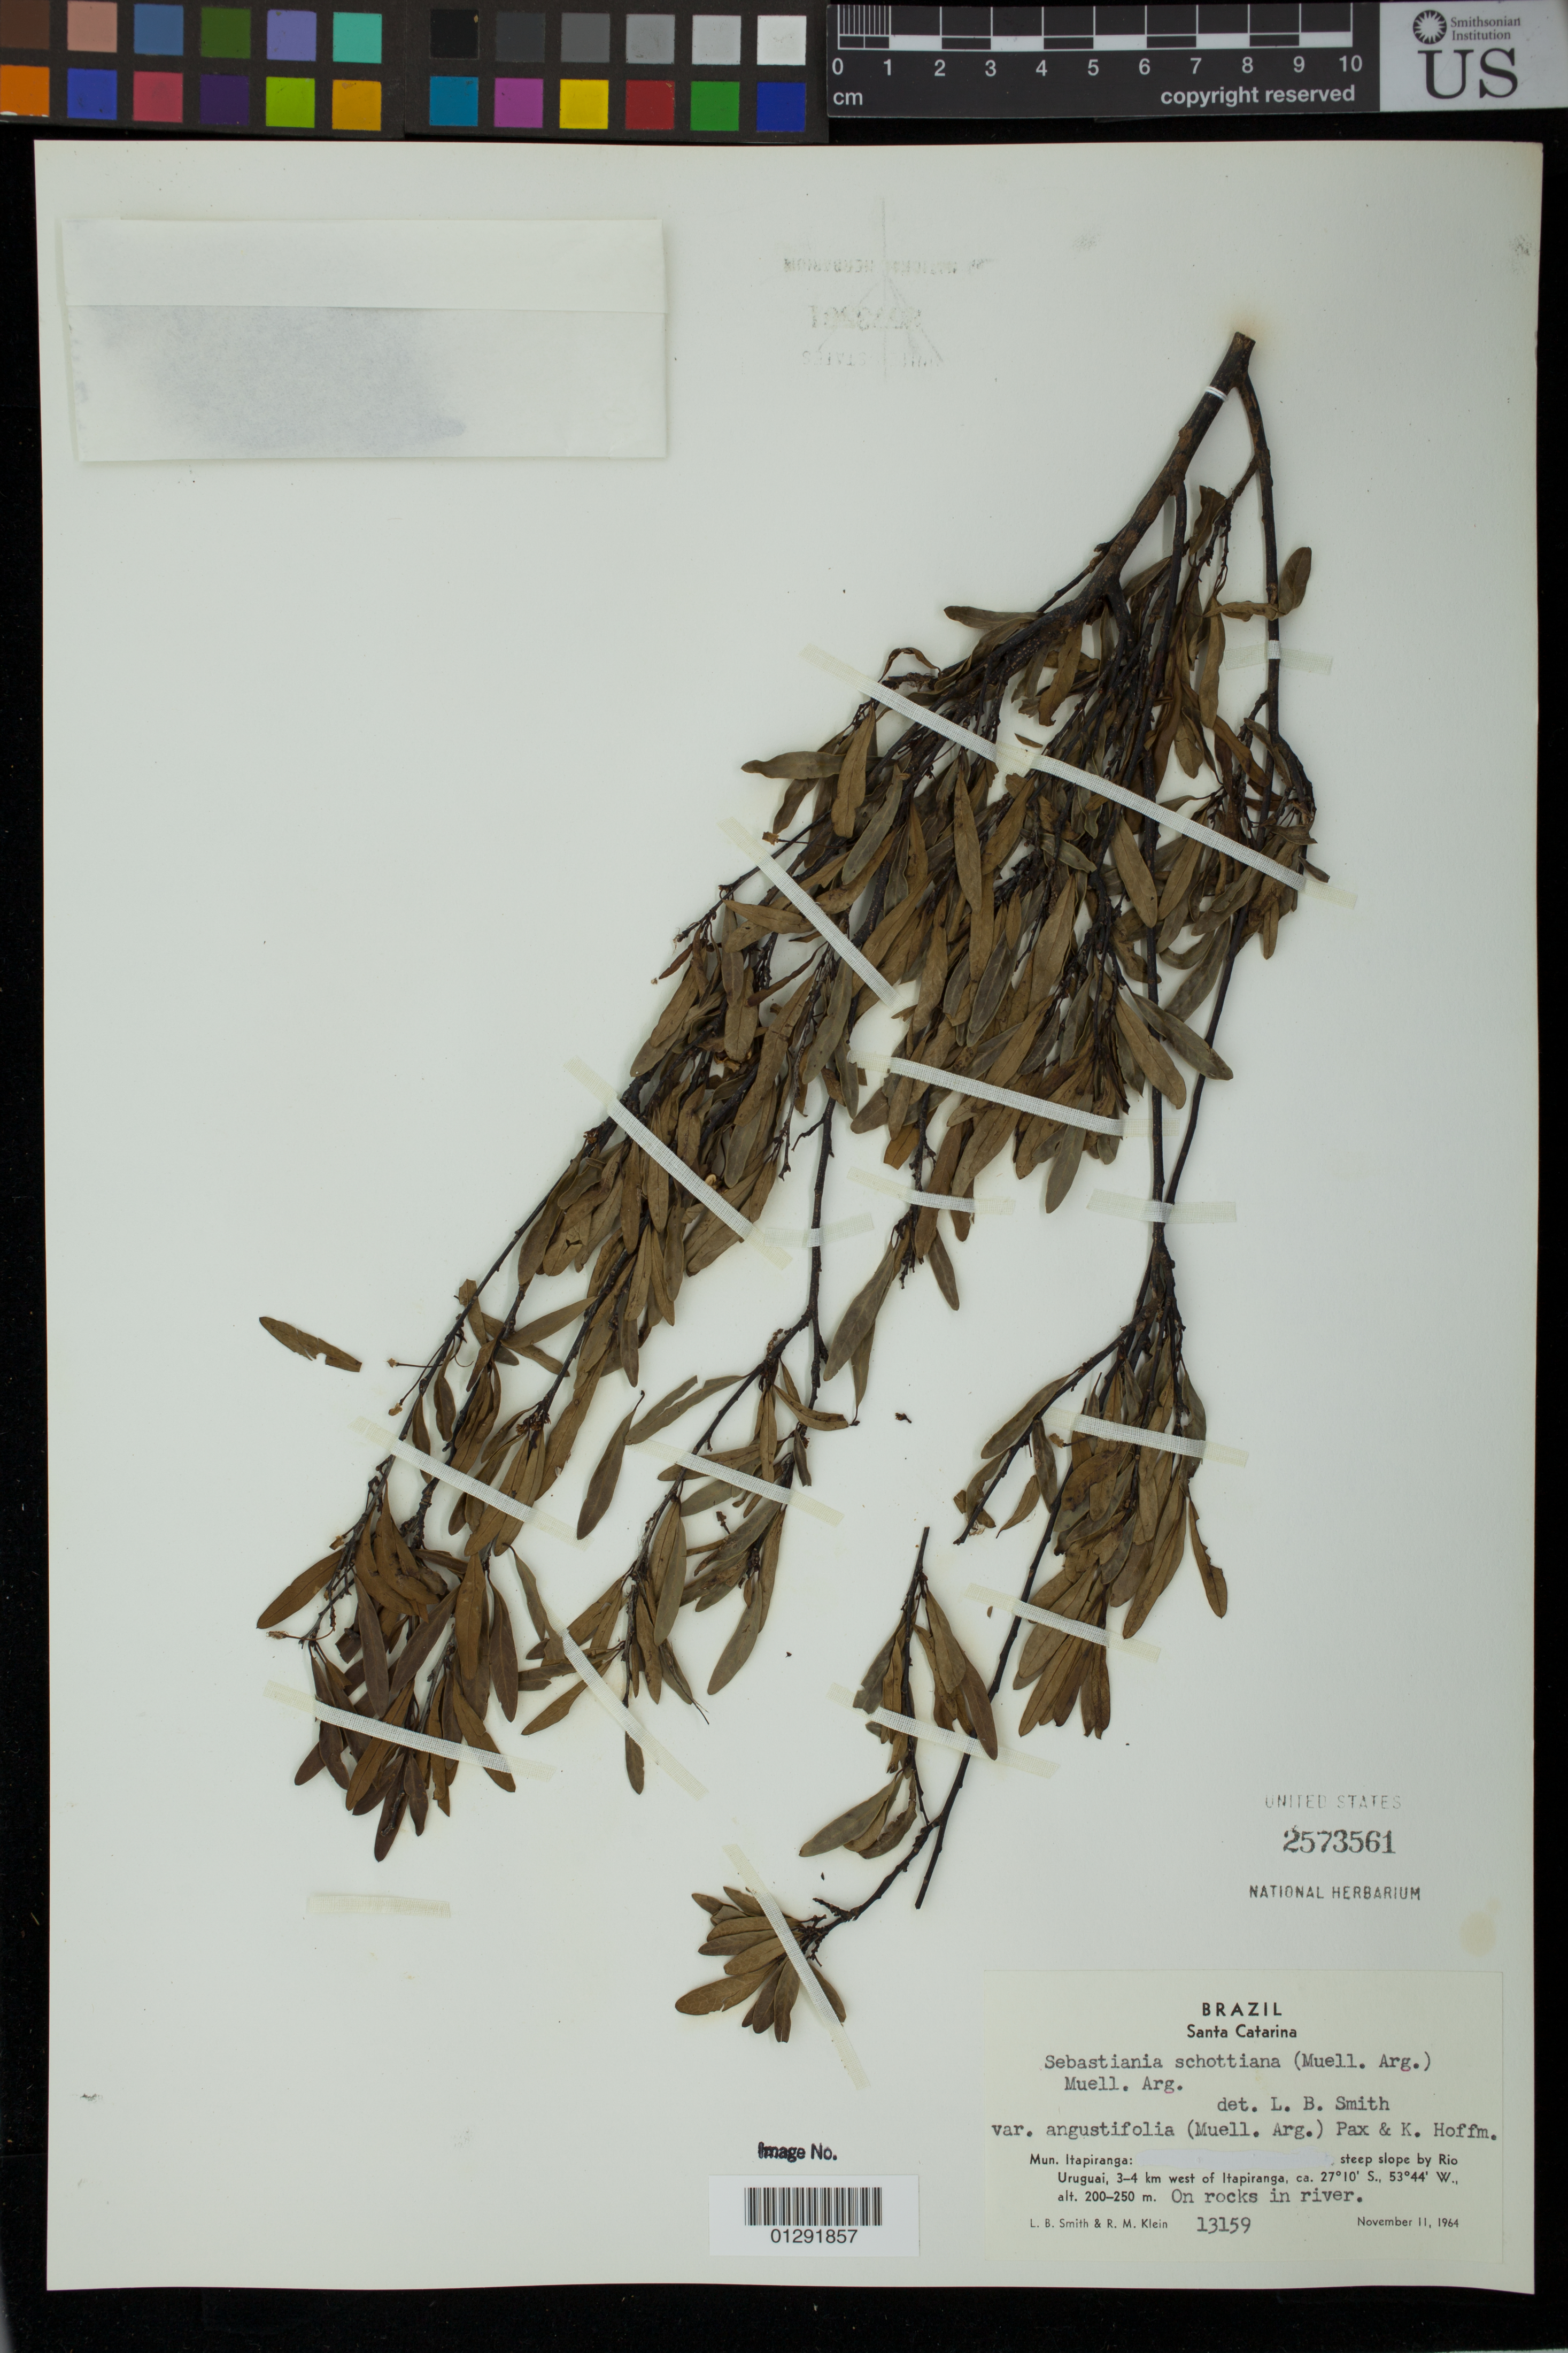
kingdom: Plantae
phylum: Tracheophyta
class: Magnoliopsida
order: Malpighiales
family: Euphorbiaceae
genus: Sebastiania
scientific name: Sebastiania schottiana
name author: (Müll. Arg.) Müll. Arg.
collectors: L. Smith & R. M. Klein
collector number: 13159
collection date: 1964-11-11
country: Brazil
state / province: Santa Catarina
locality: Mun. Itapiranga: steep slope by Rio Uruguai, 3.4 km west of Itapiranga,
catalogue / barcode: US 2573561